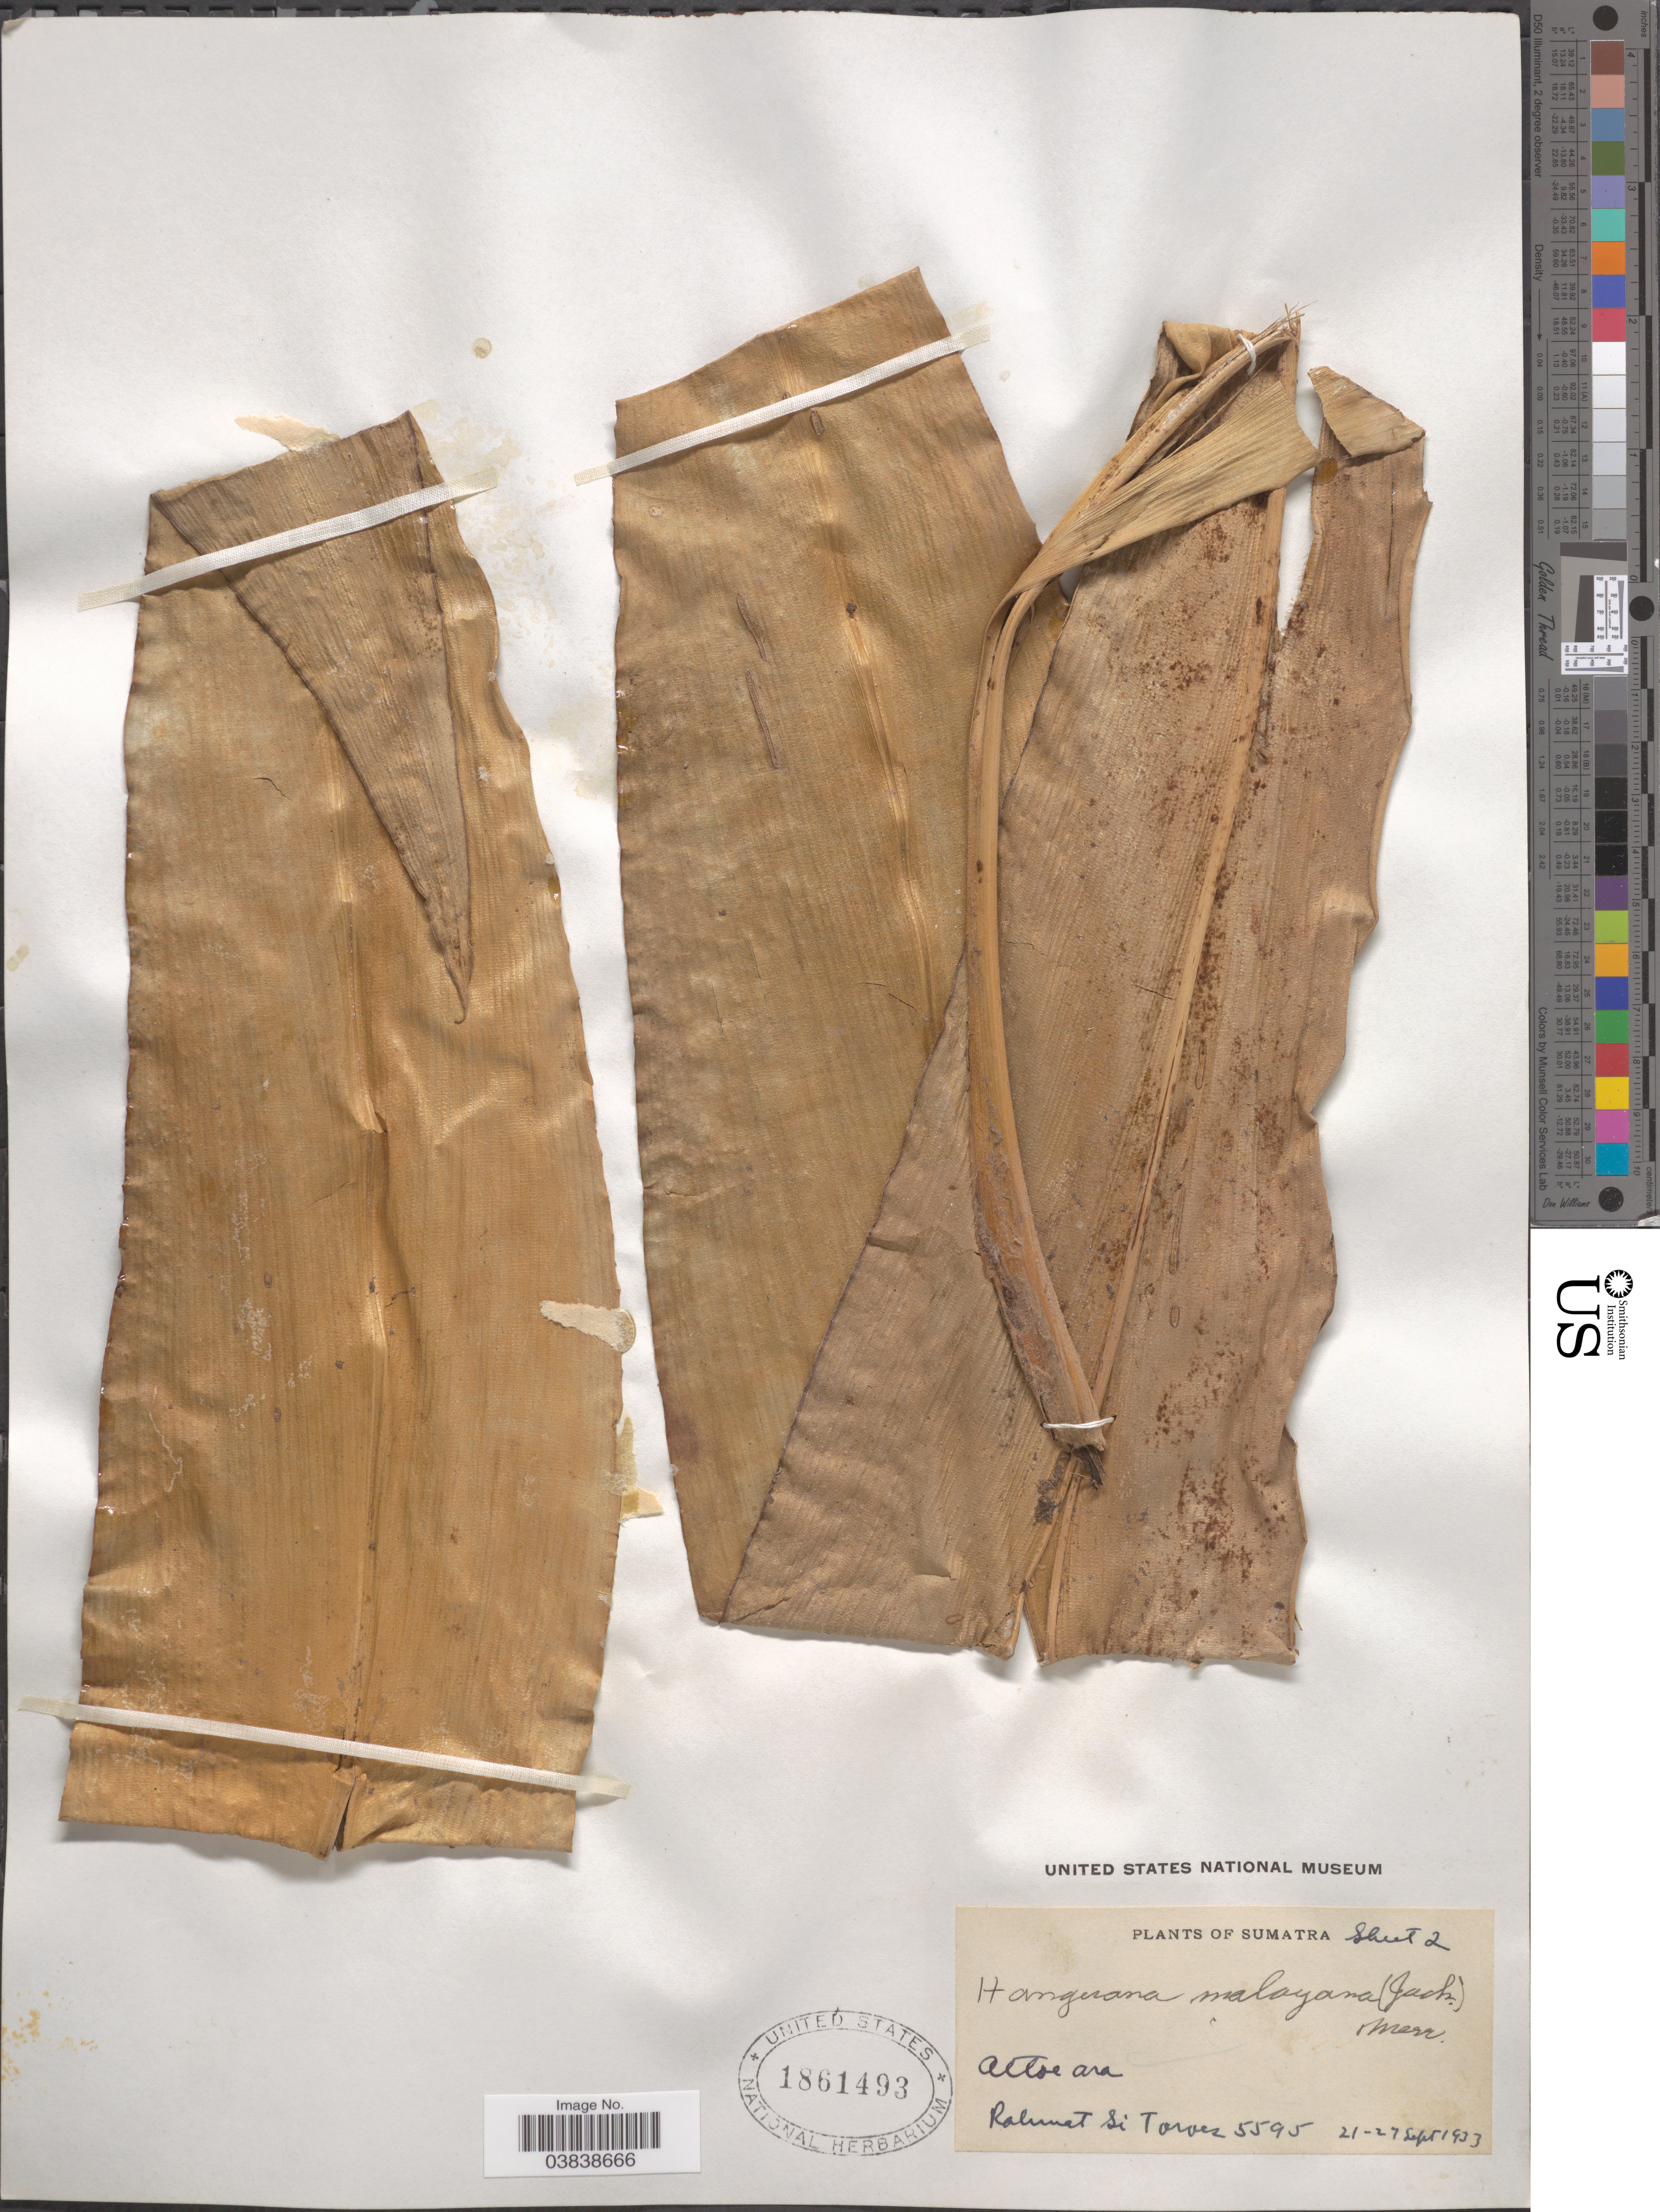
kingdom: Plantae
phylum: Tracheophyta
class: Liliopsida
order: Commelinales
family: Hanguanaceae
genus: Hanguana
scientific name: Hanguana malayana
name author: (Jack) Merr.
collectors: Rahmat Si Boeea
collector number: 5595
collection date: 1933-09-21/1933-09-27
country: Indonesia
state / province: Sumatra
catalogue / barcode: US 1861493